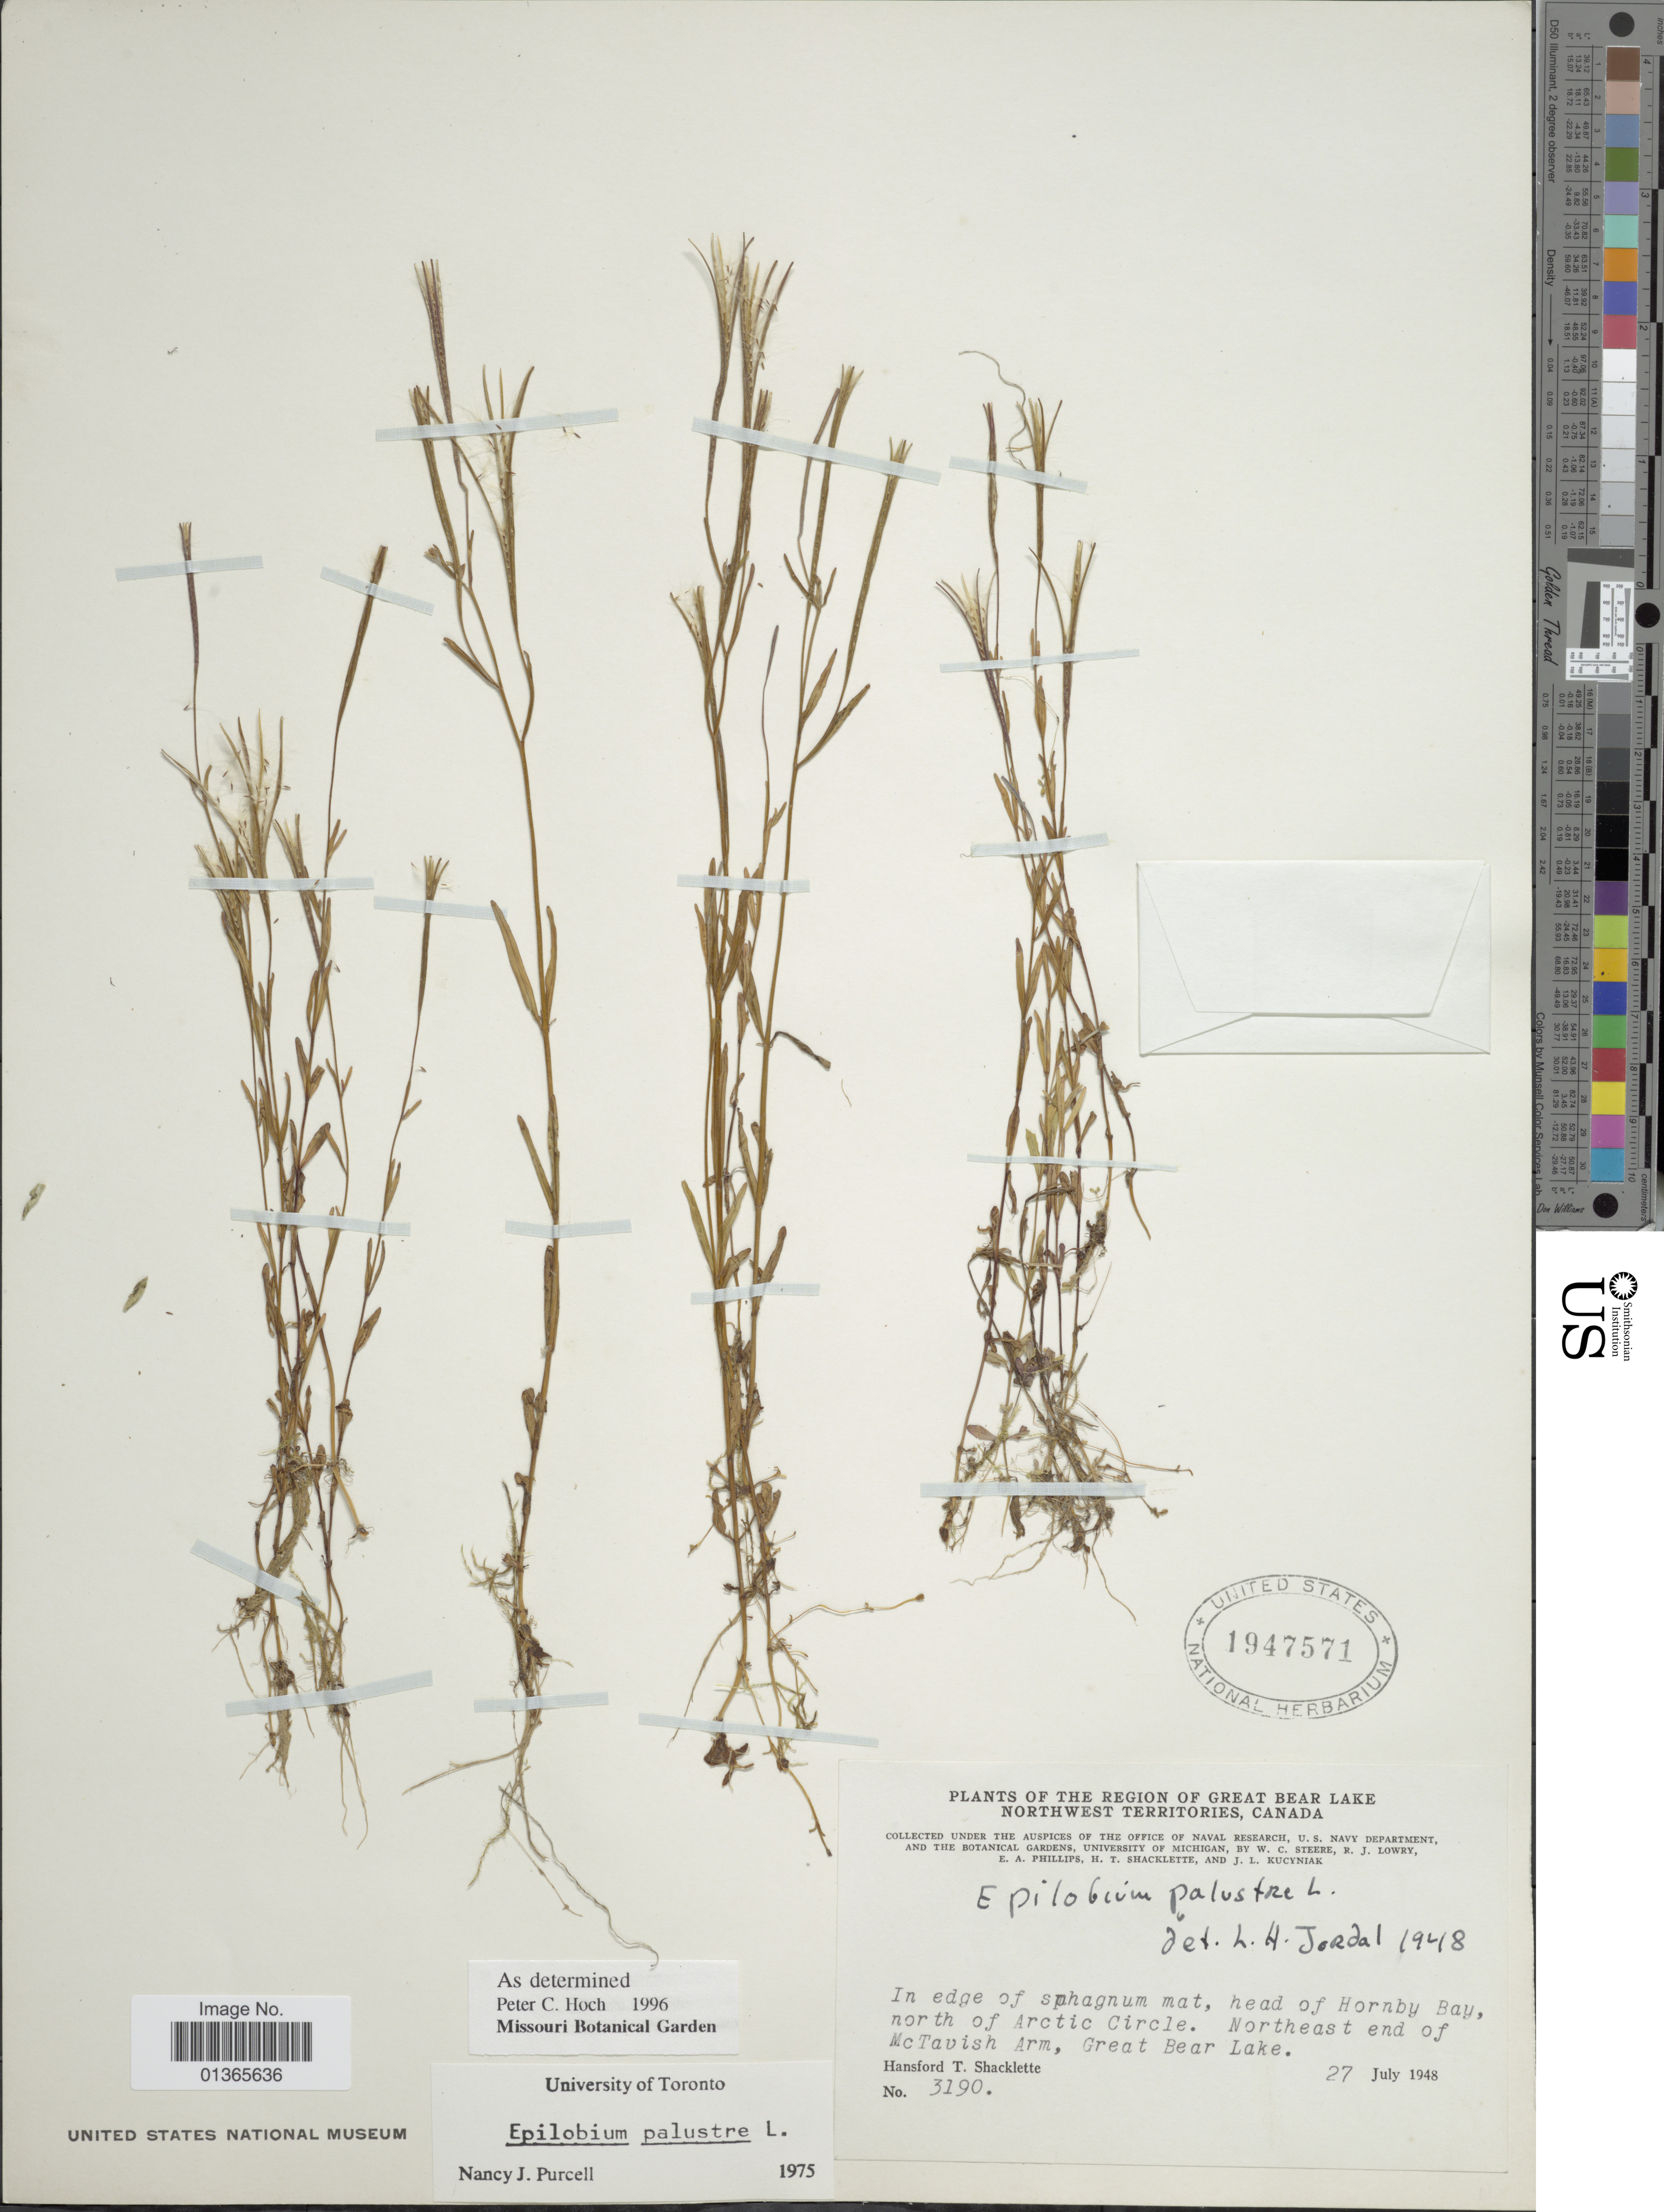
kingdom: Plantae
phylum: Tracheophyta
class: Magnoliopsida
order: Myrtales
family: Onagraceae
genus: Epilobium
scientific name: Epilobium palustre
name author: L.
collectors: H. Shacklette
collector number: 3190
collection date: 1948-07-27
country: Canada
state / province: Northwest Territories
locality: Region of Great Bear Lake. Head of Hornby Bay, north of Arctic Circle. Northeast end of McTavish Arm.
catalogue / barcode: US 1947571